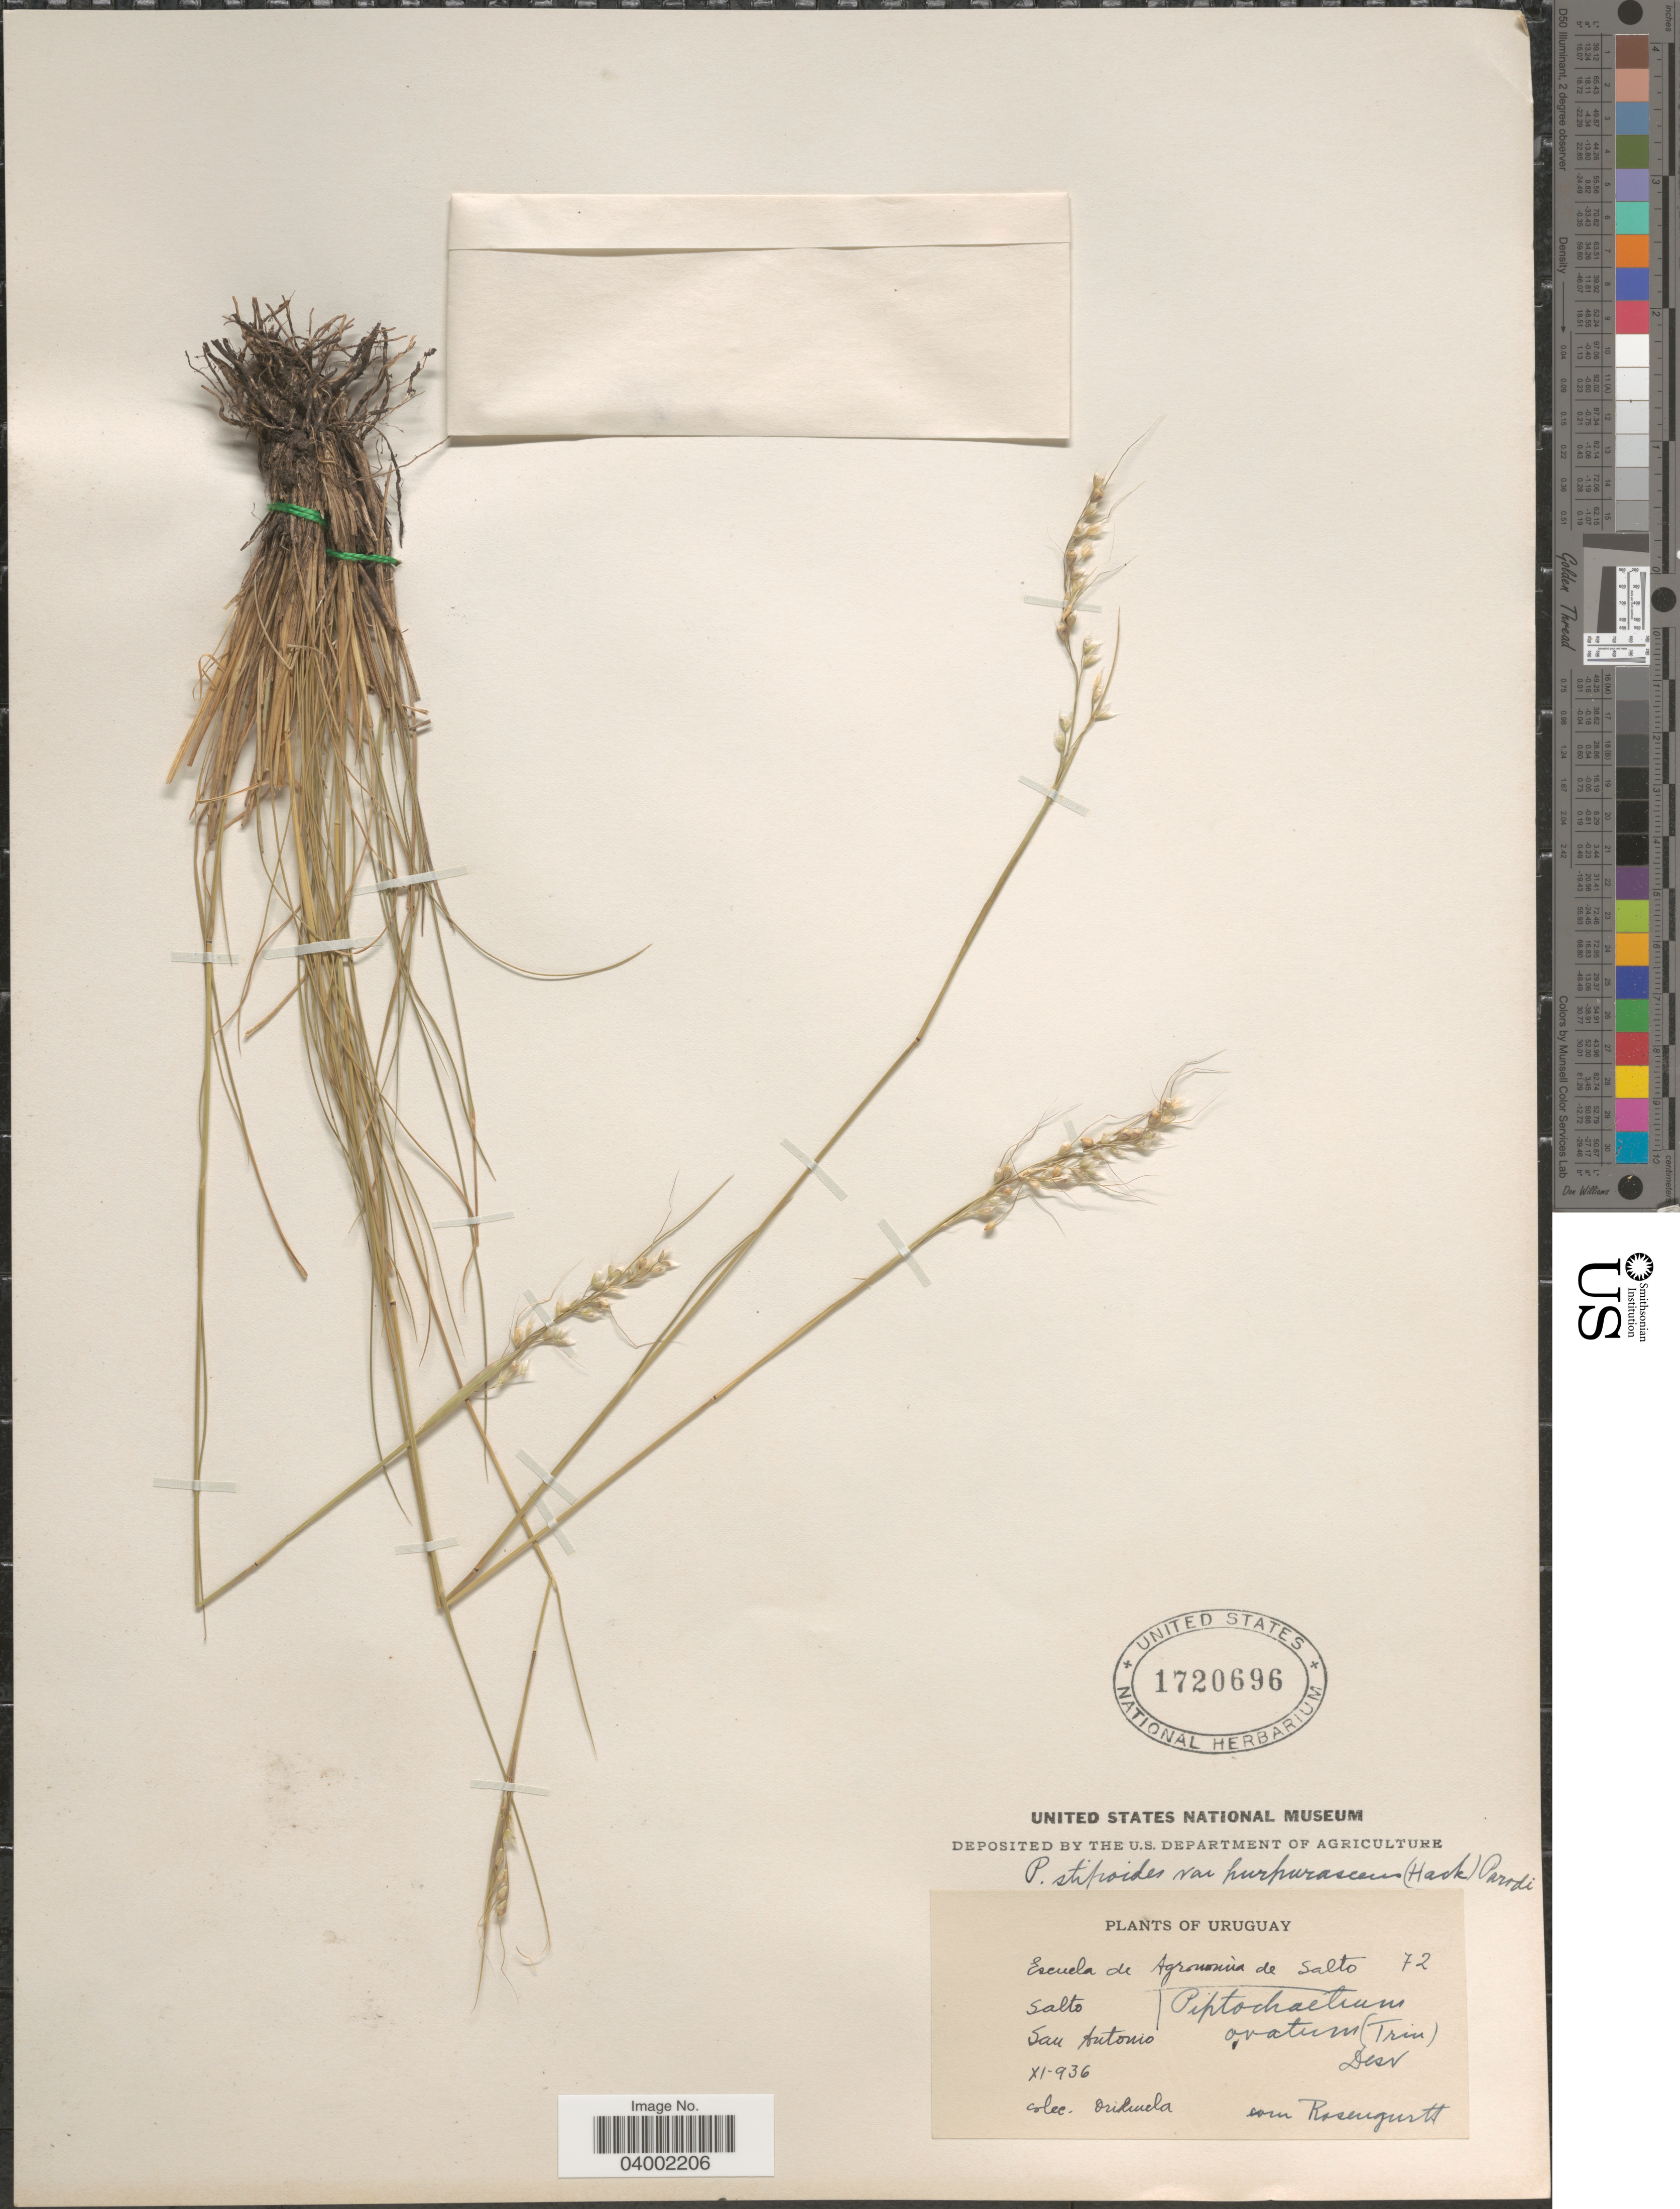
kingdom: Plantae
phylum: Tracheophyta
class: Liliopsida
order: Poales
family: Poaceae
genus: Piptochaetium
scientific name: Piptochaetium stipoides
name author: (Trin. & Rupr.) Hack. & Arechav.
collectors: Orihuela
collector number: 72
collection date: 1936-11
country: Uruguay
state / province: Salto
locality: Escuela de Agronomia de Salto. San Antonio.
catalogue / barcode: US 1720696